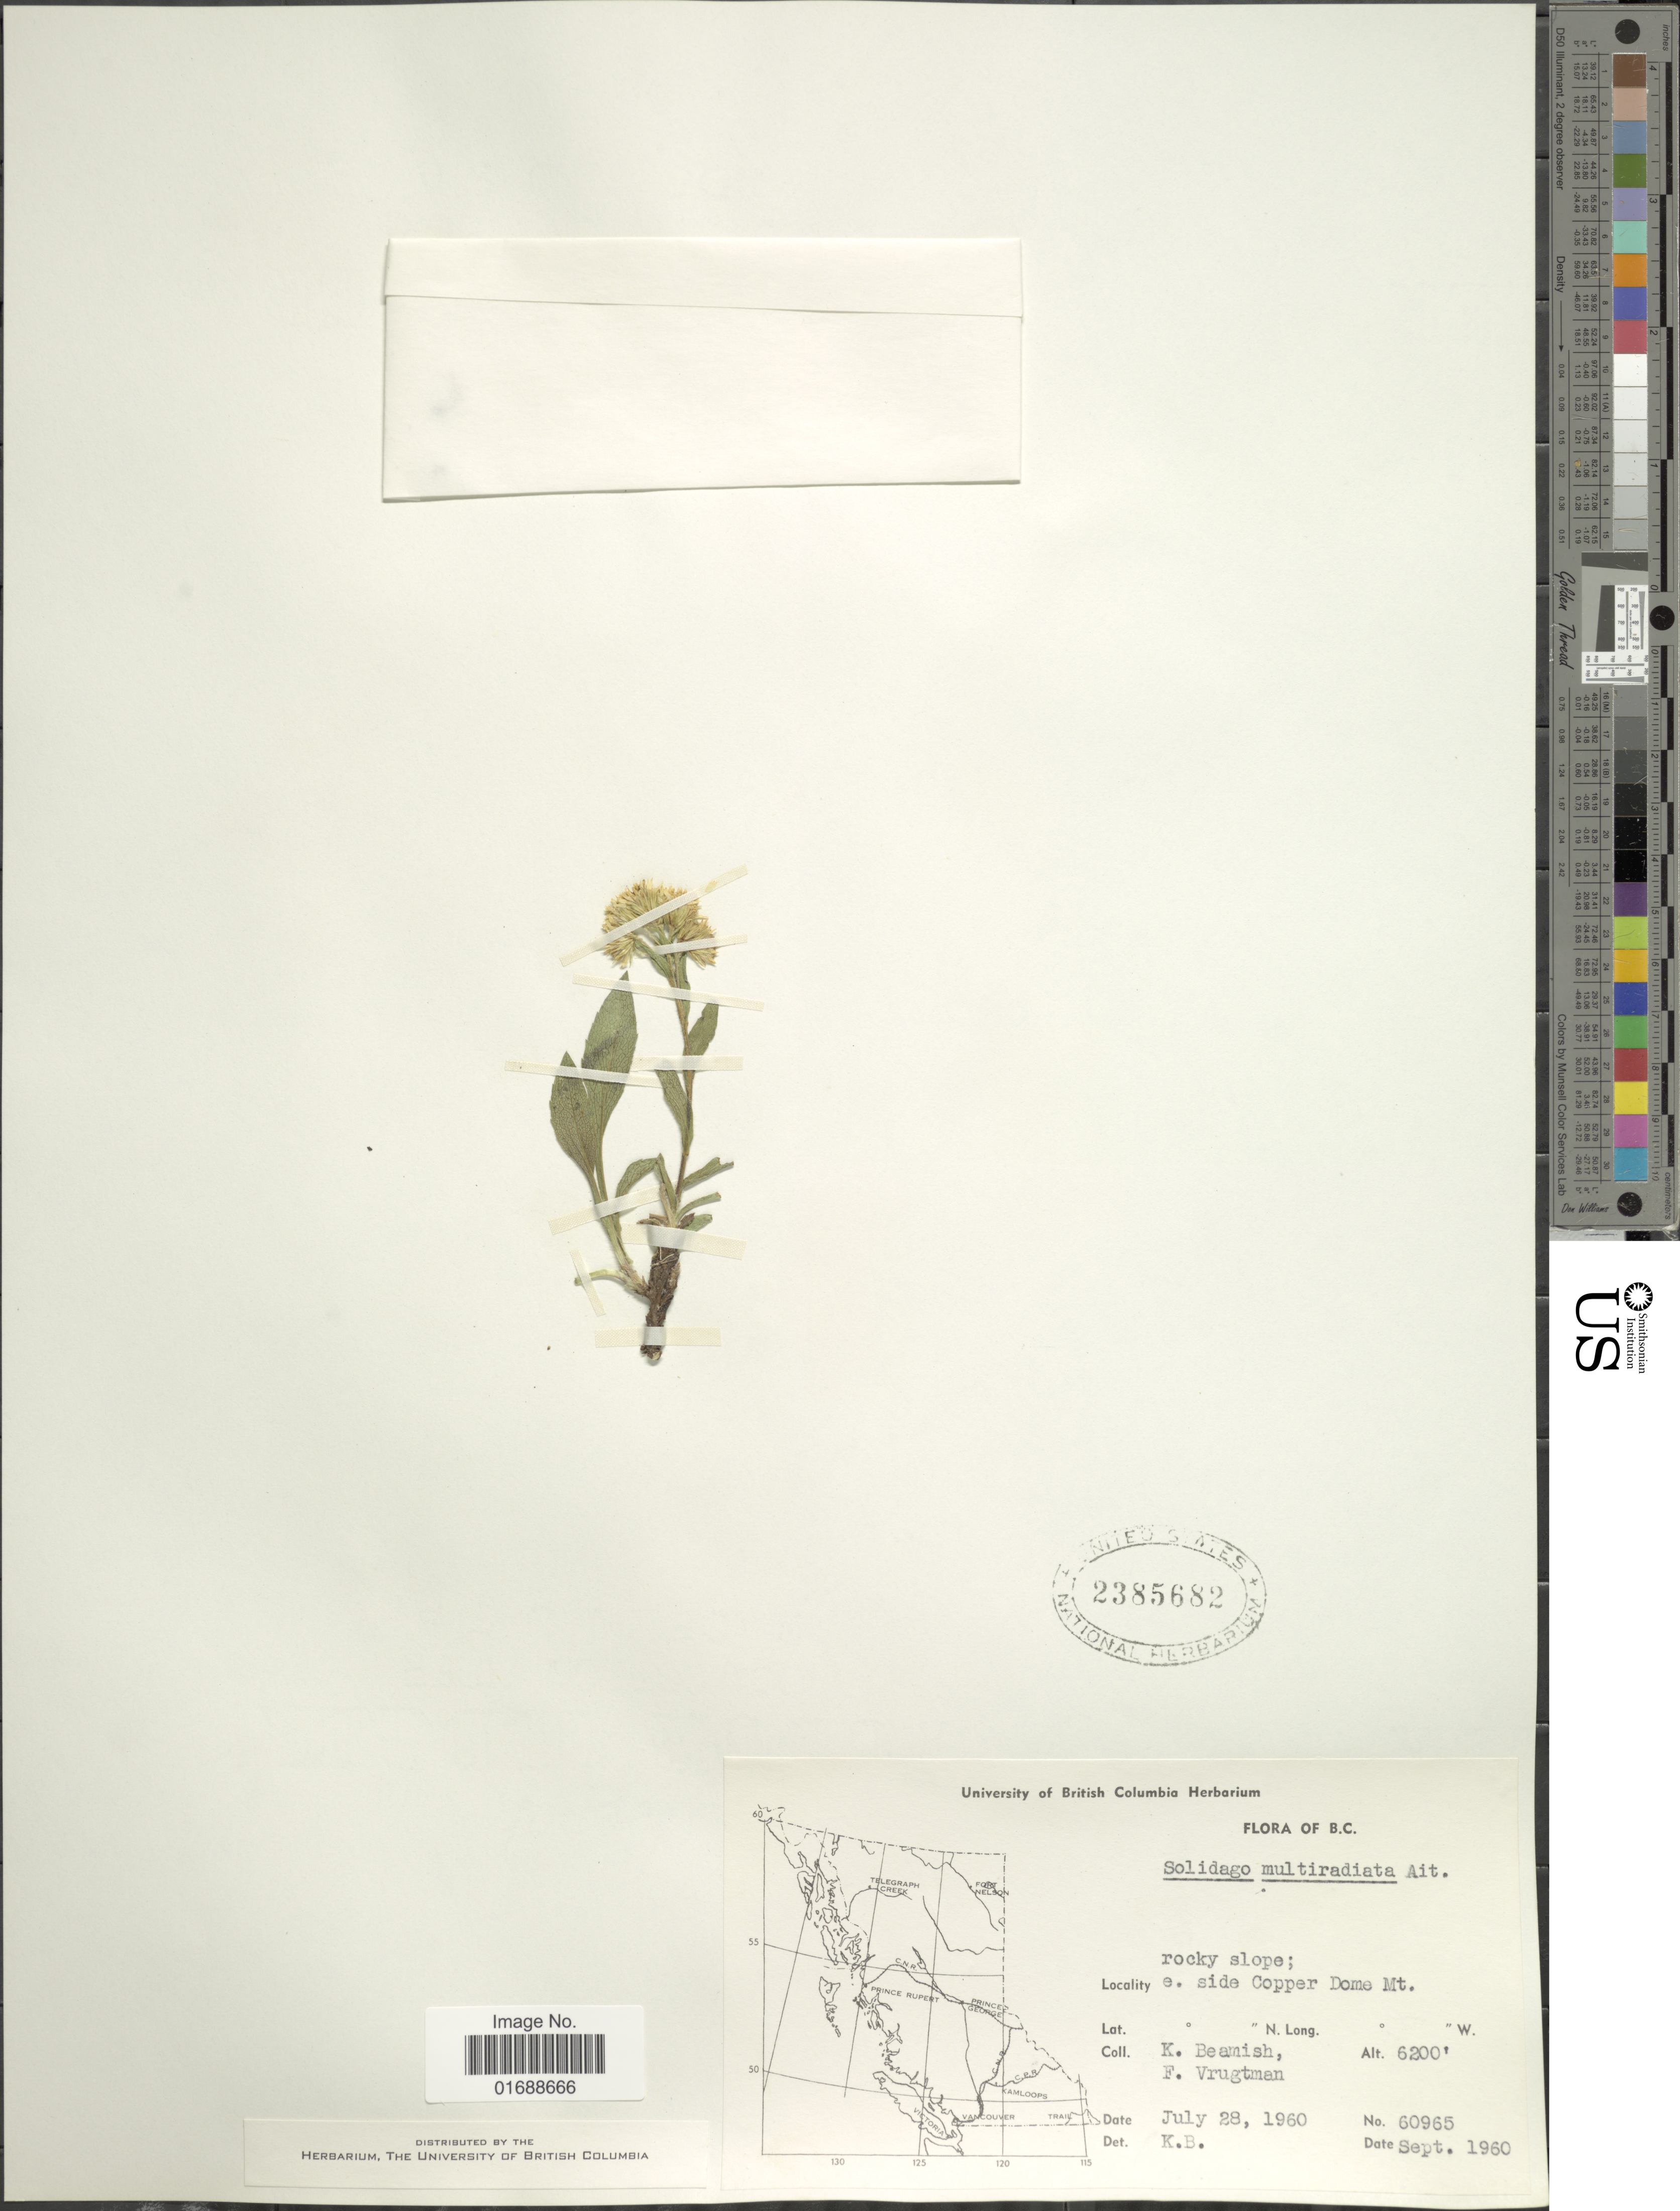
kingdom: Plantae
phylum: Tracheophyta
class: Magnoliopsida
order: Asterales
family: Asteraceae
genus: Solidago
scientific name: Solidago multiradiata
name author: Aiton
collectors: K. Beamish & F. Vrugtman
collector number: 60965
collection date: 1960-09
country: Canada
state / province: British Columbia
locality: E. side Copper Dome Mt.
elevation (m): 1890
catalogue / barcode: US 2385682